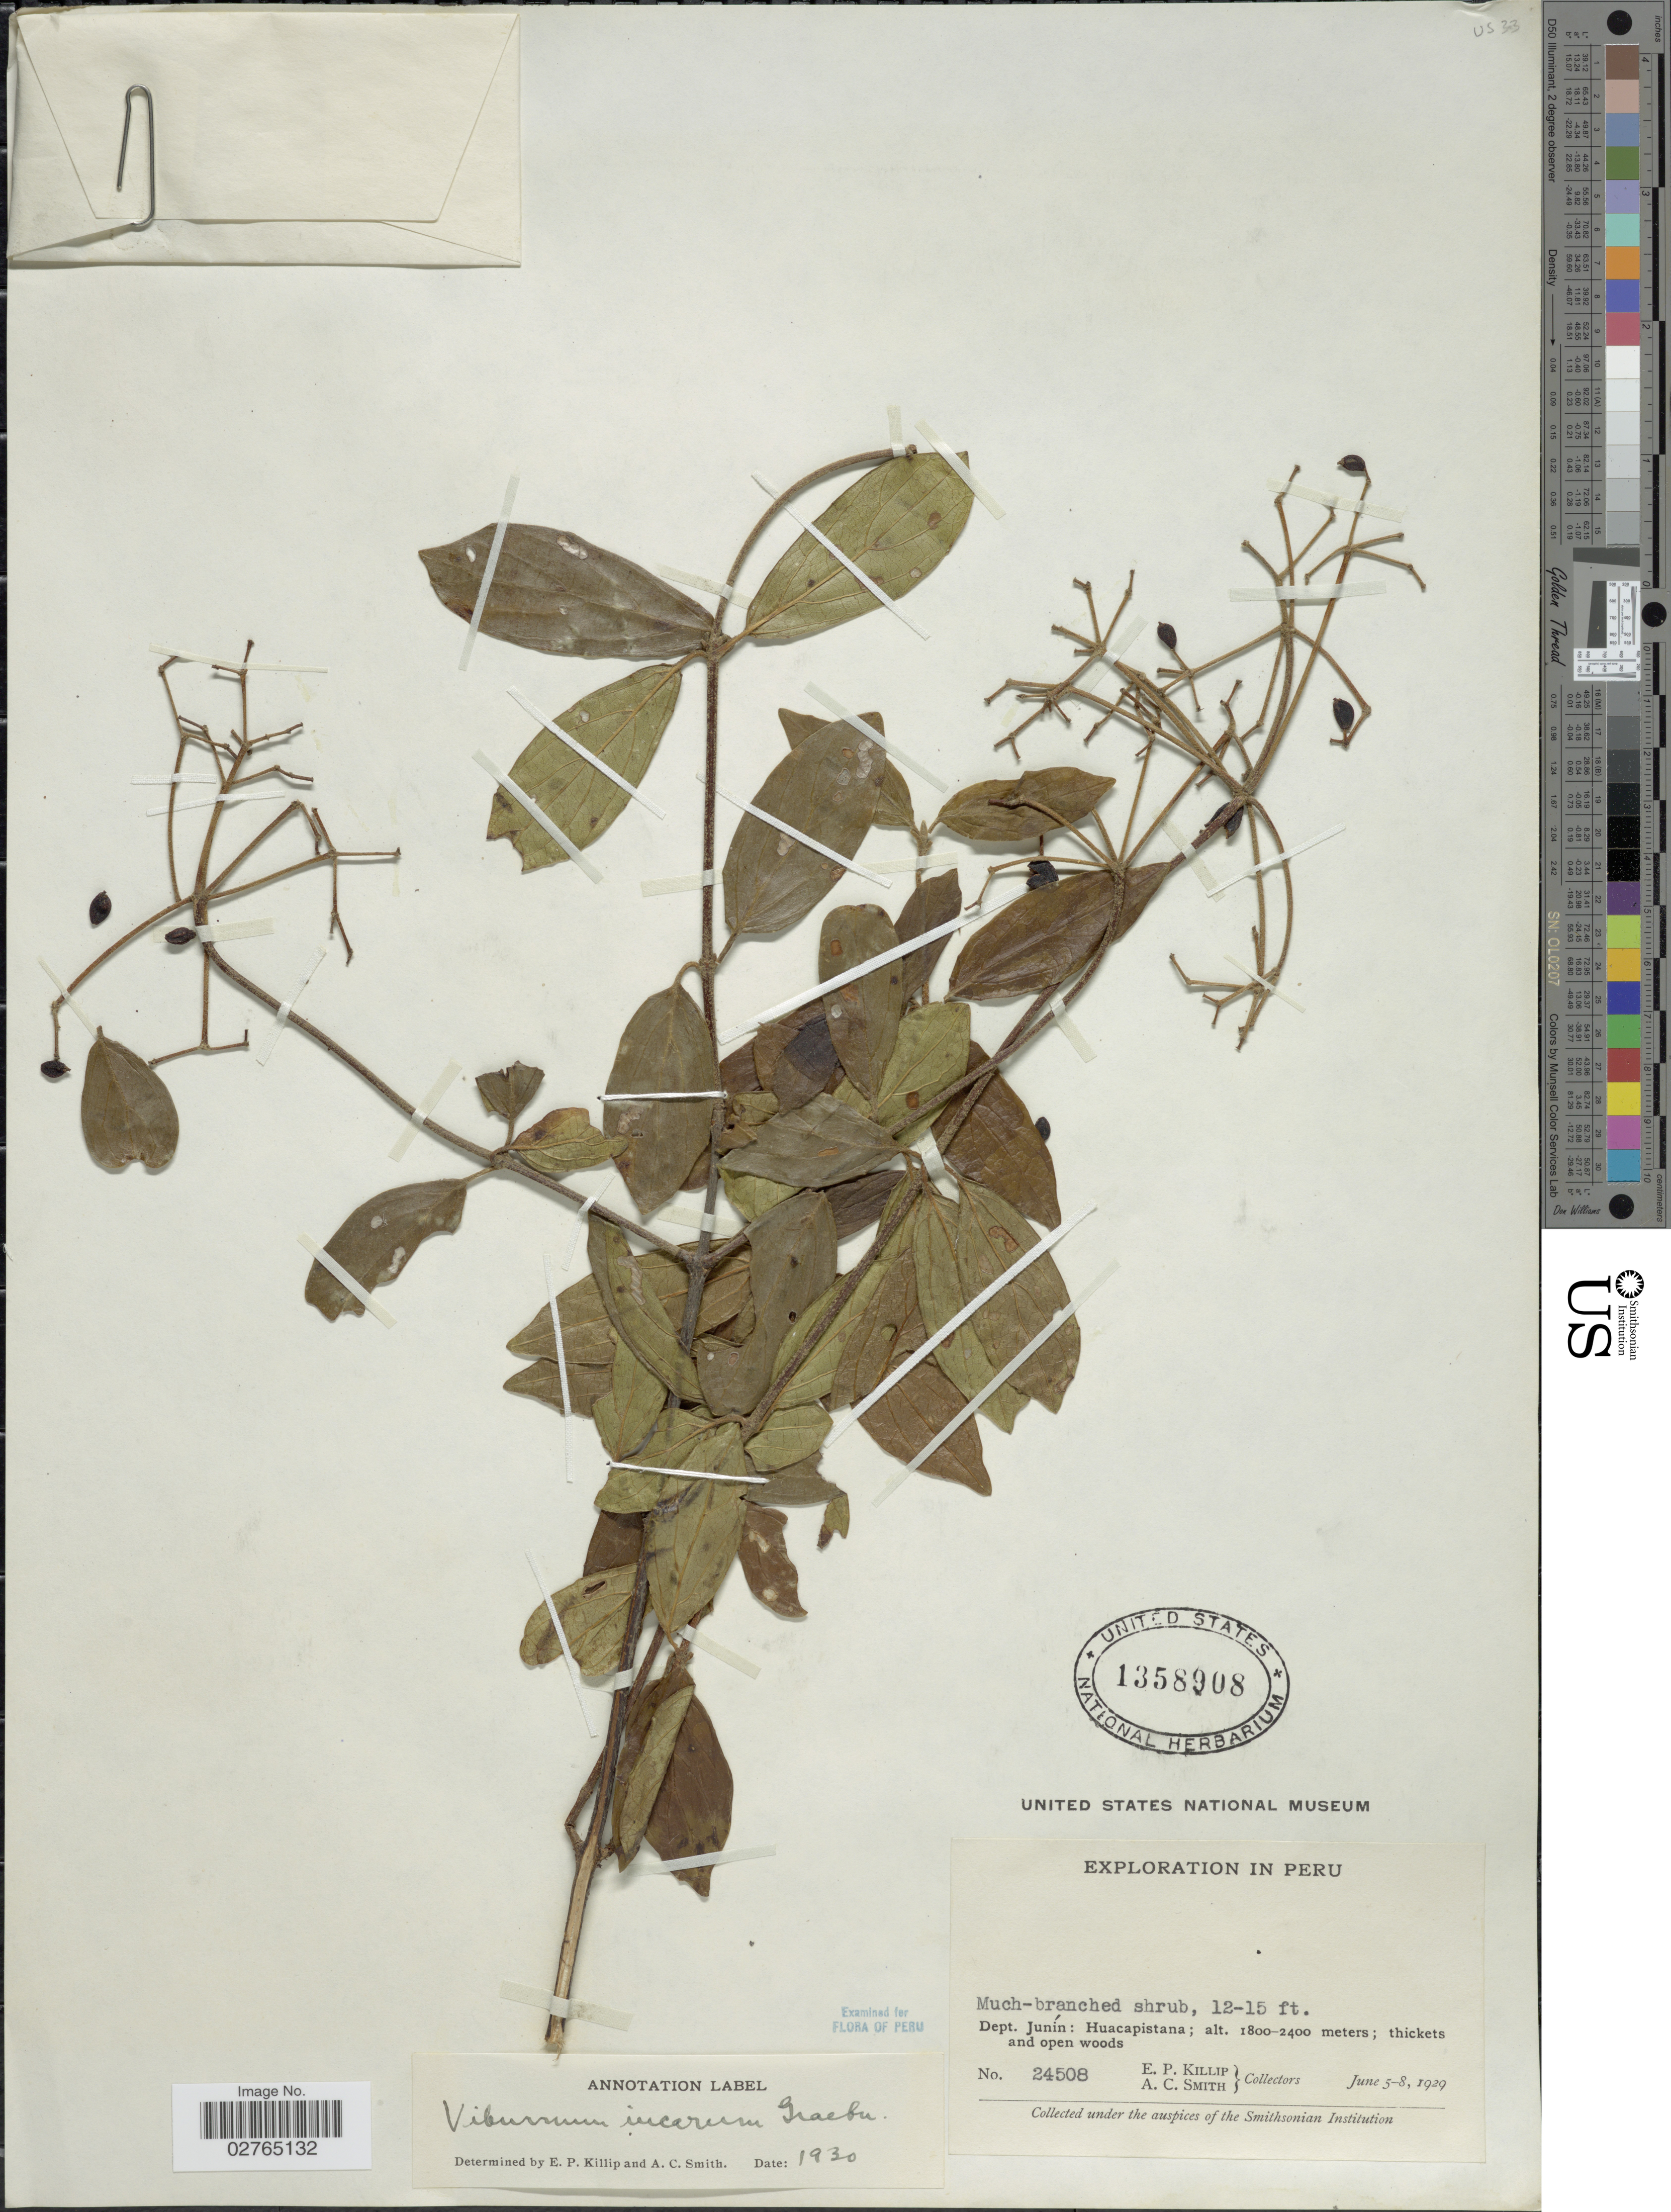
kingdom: Plantae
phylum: Tracheophyta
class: Magnoliopsida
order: Dipsacales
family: Viburnaceae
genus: Viburnum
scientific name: Viburnum incarum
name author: Graebn.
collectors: E. P. Killip & A. C. Smith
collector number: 24508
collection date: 1929-06-05/1929-06-08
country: Peru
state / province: Junín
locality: Huacapistana.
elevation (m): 1800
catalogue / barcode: US 1358908